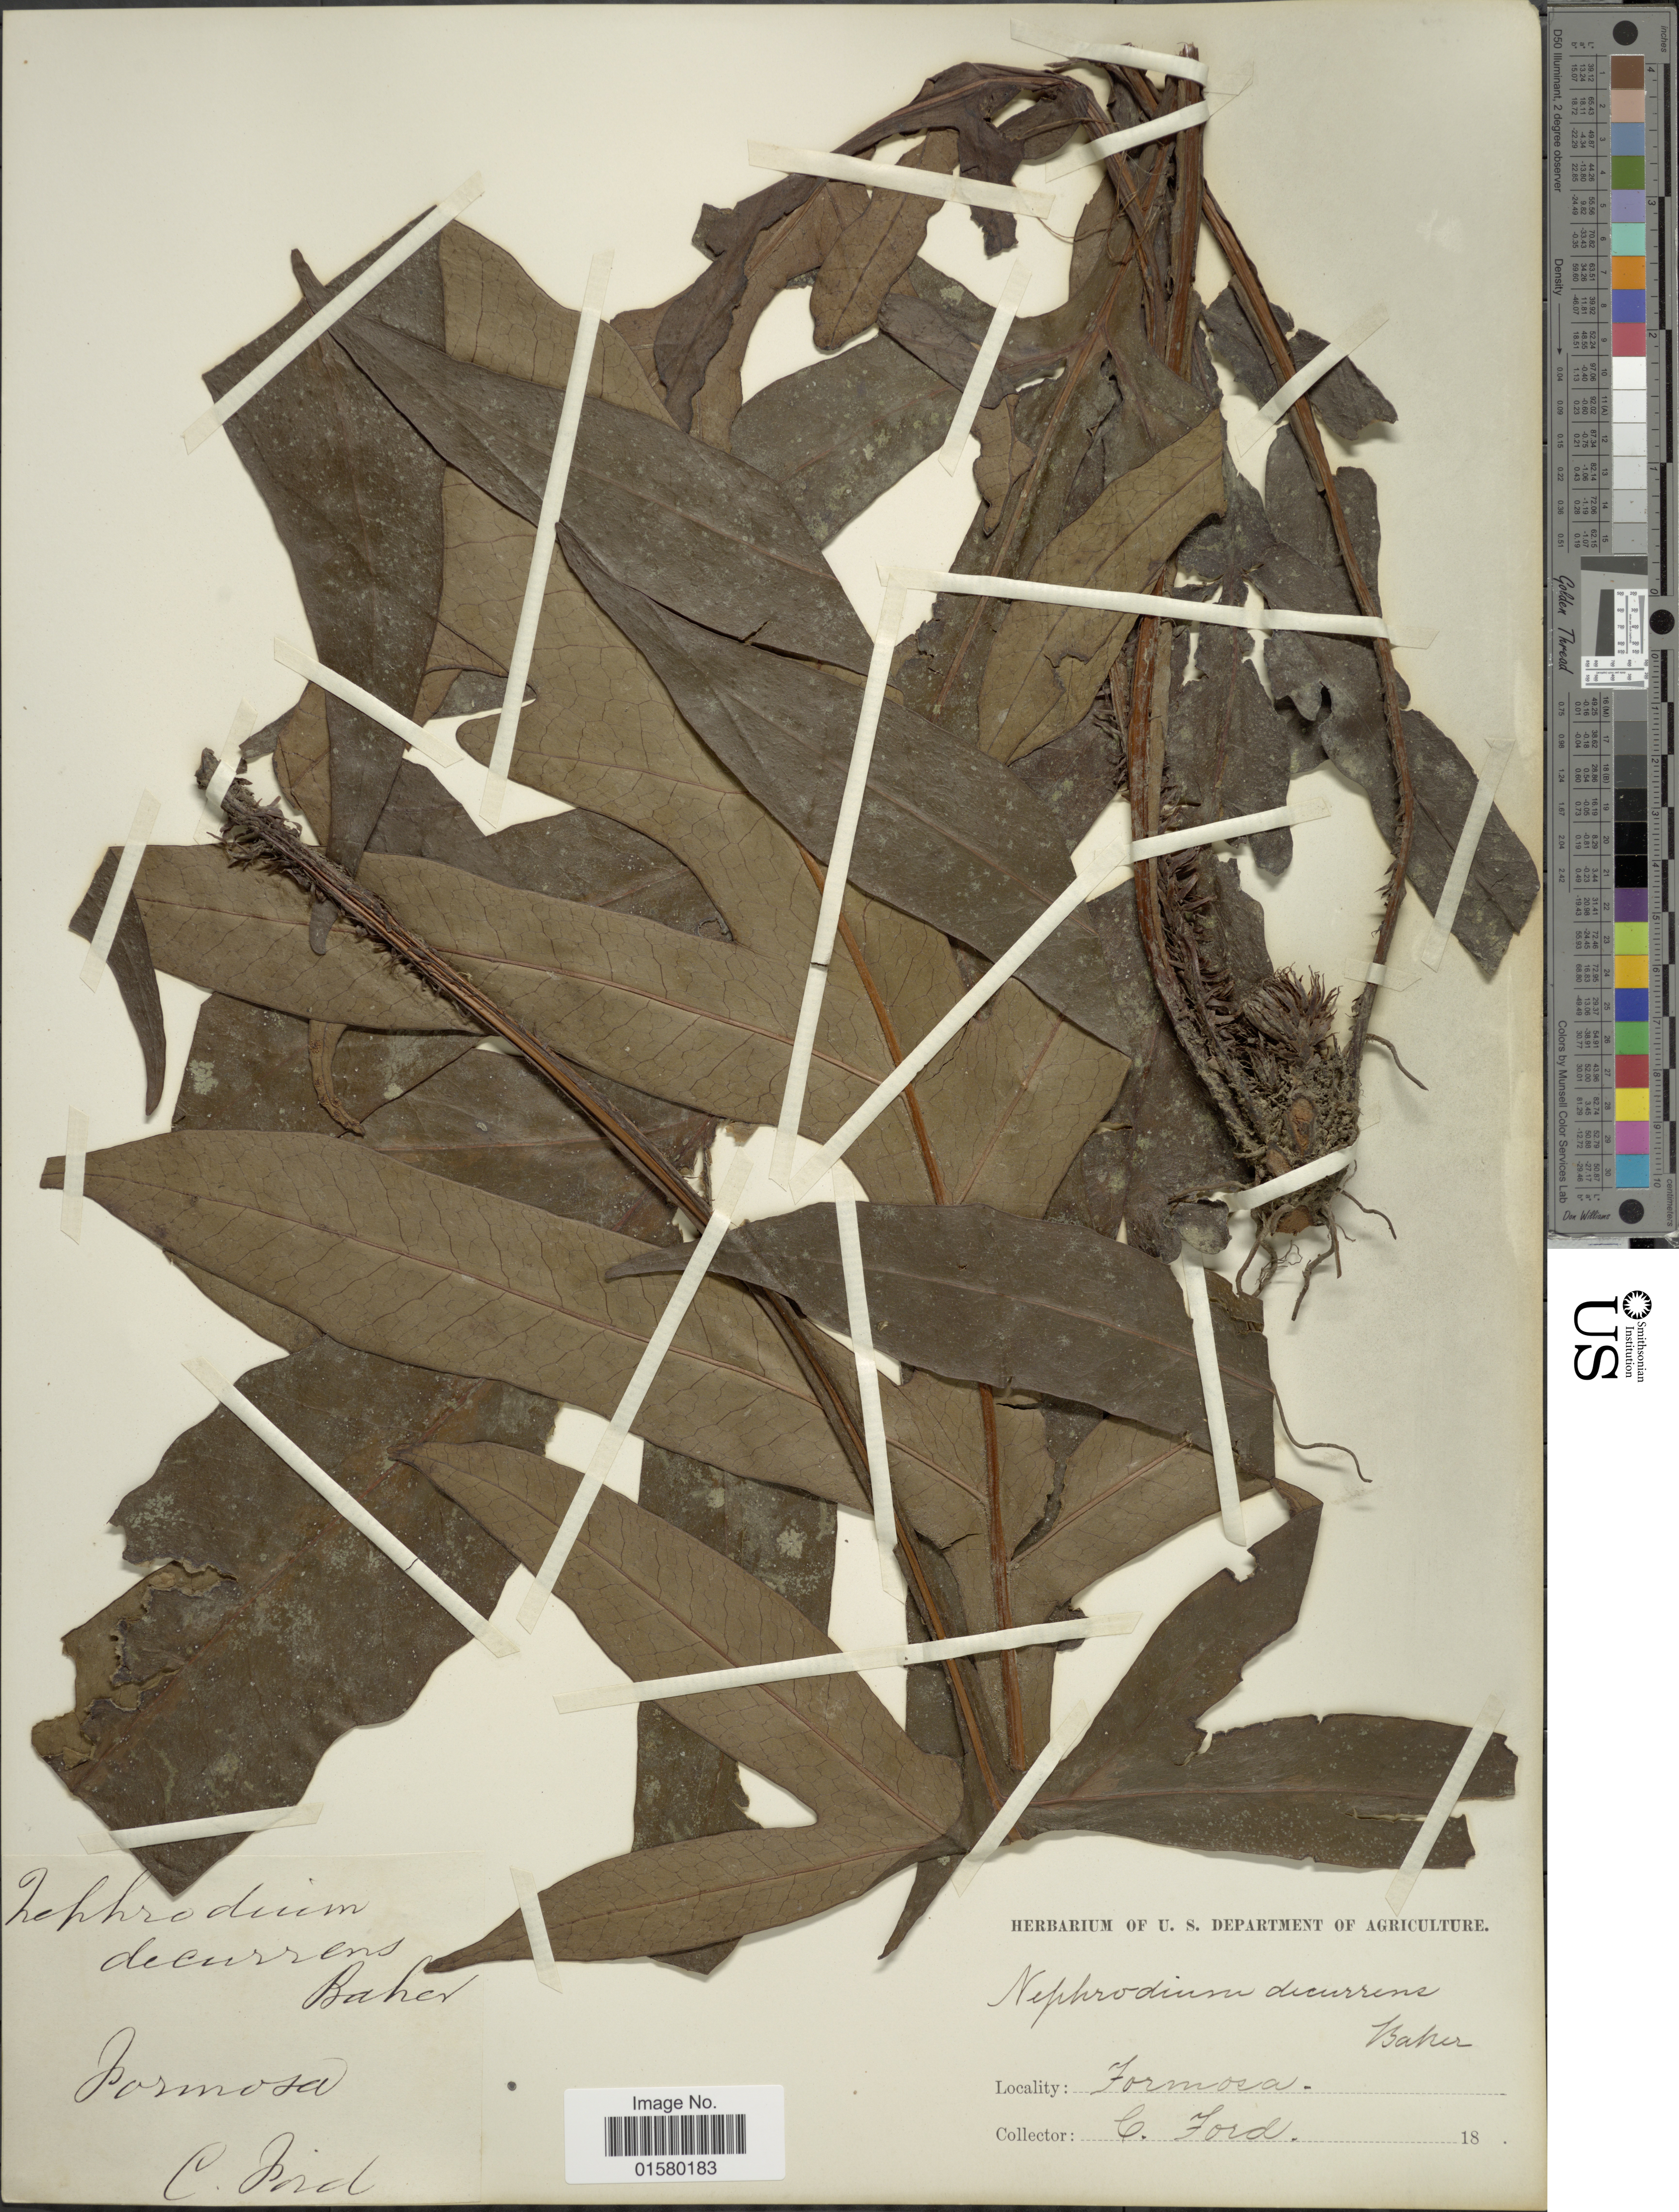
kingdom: Plantae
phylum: Tracheophyta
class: Polypodiopsida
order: Polypodiales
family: Tectariaceae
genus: Tectaria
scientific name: Tectaria decurrens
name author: (Presel.) Copel. in Elmer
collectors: C. Ford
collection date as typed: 18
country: Taiwan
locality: Formosa